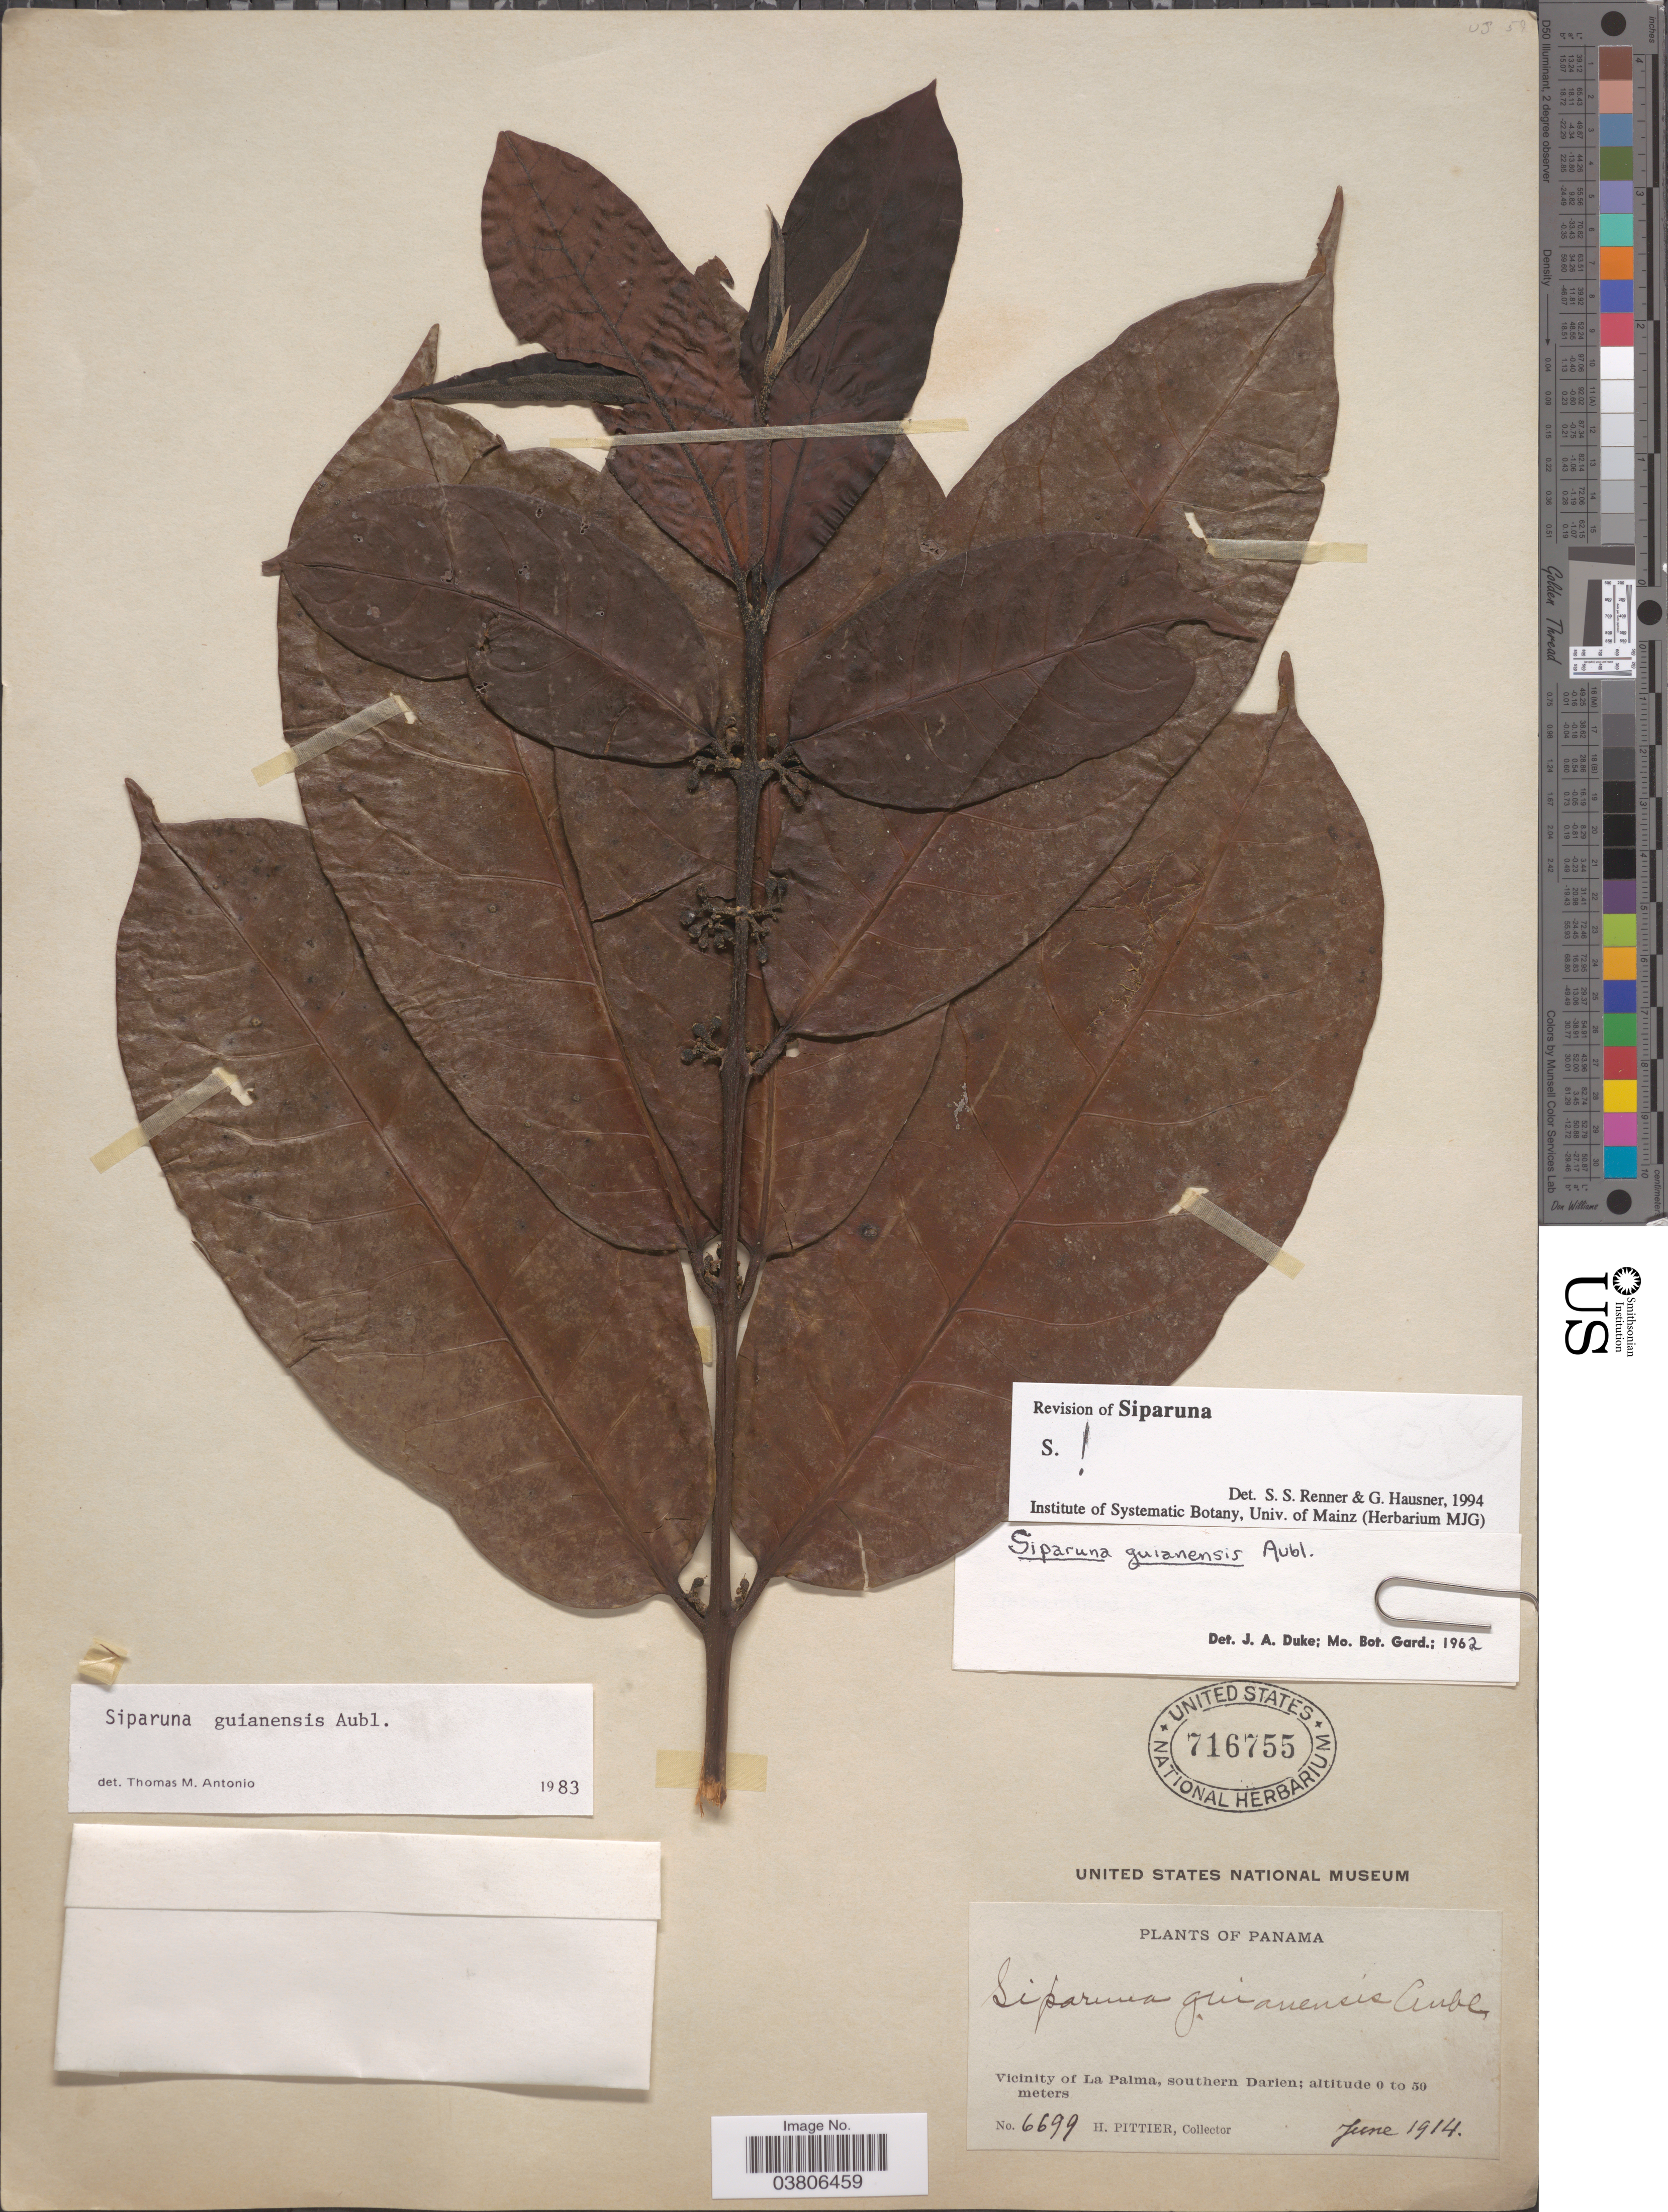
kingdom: Plantae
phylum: Tracheophyta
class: Magnoliopsida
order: Laurales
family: Siparunaceae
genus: Siparuna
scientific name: Siparuna guianensis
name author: Aubl.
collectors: H. F. Pittier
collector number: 6699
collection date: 1914-06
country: Panama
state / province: Darien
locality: Vicinity of La Palma, southern Darien.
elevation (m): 0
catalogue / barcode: US 716755